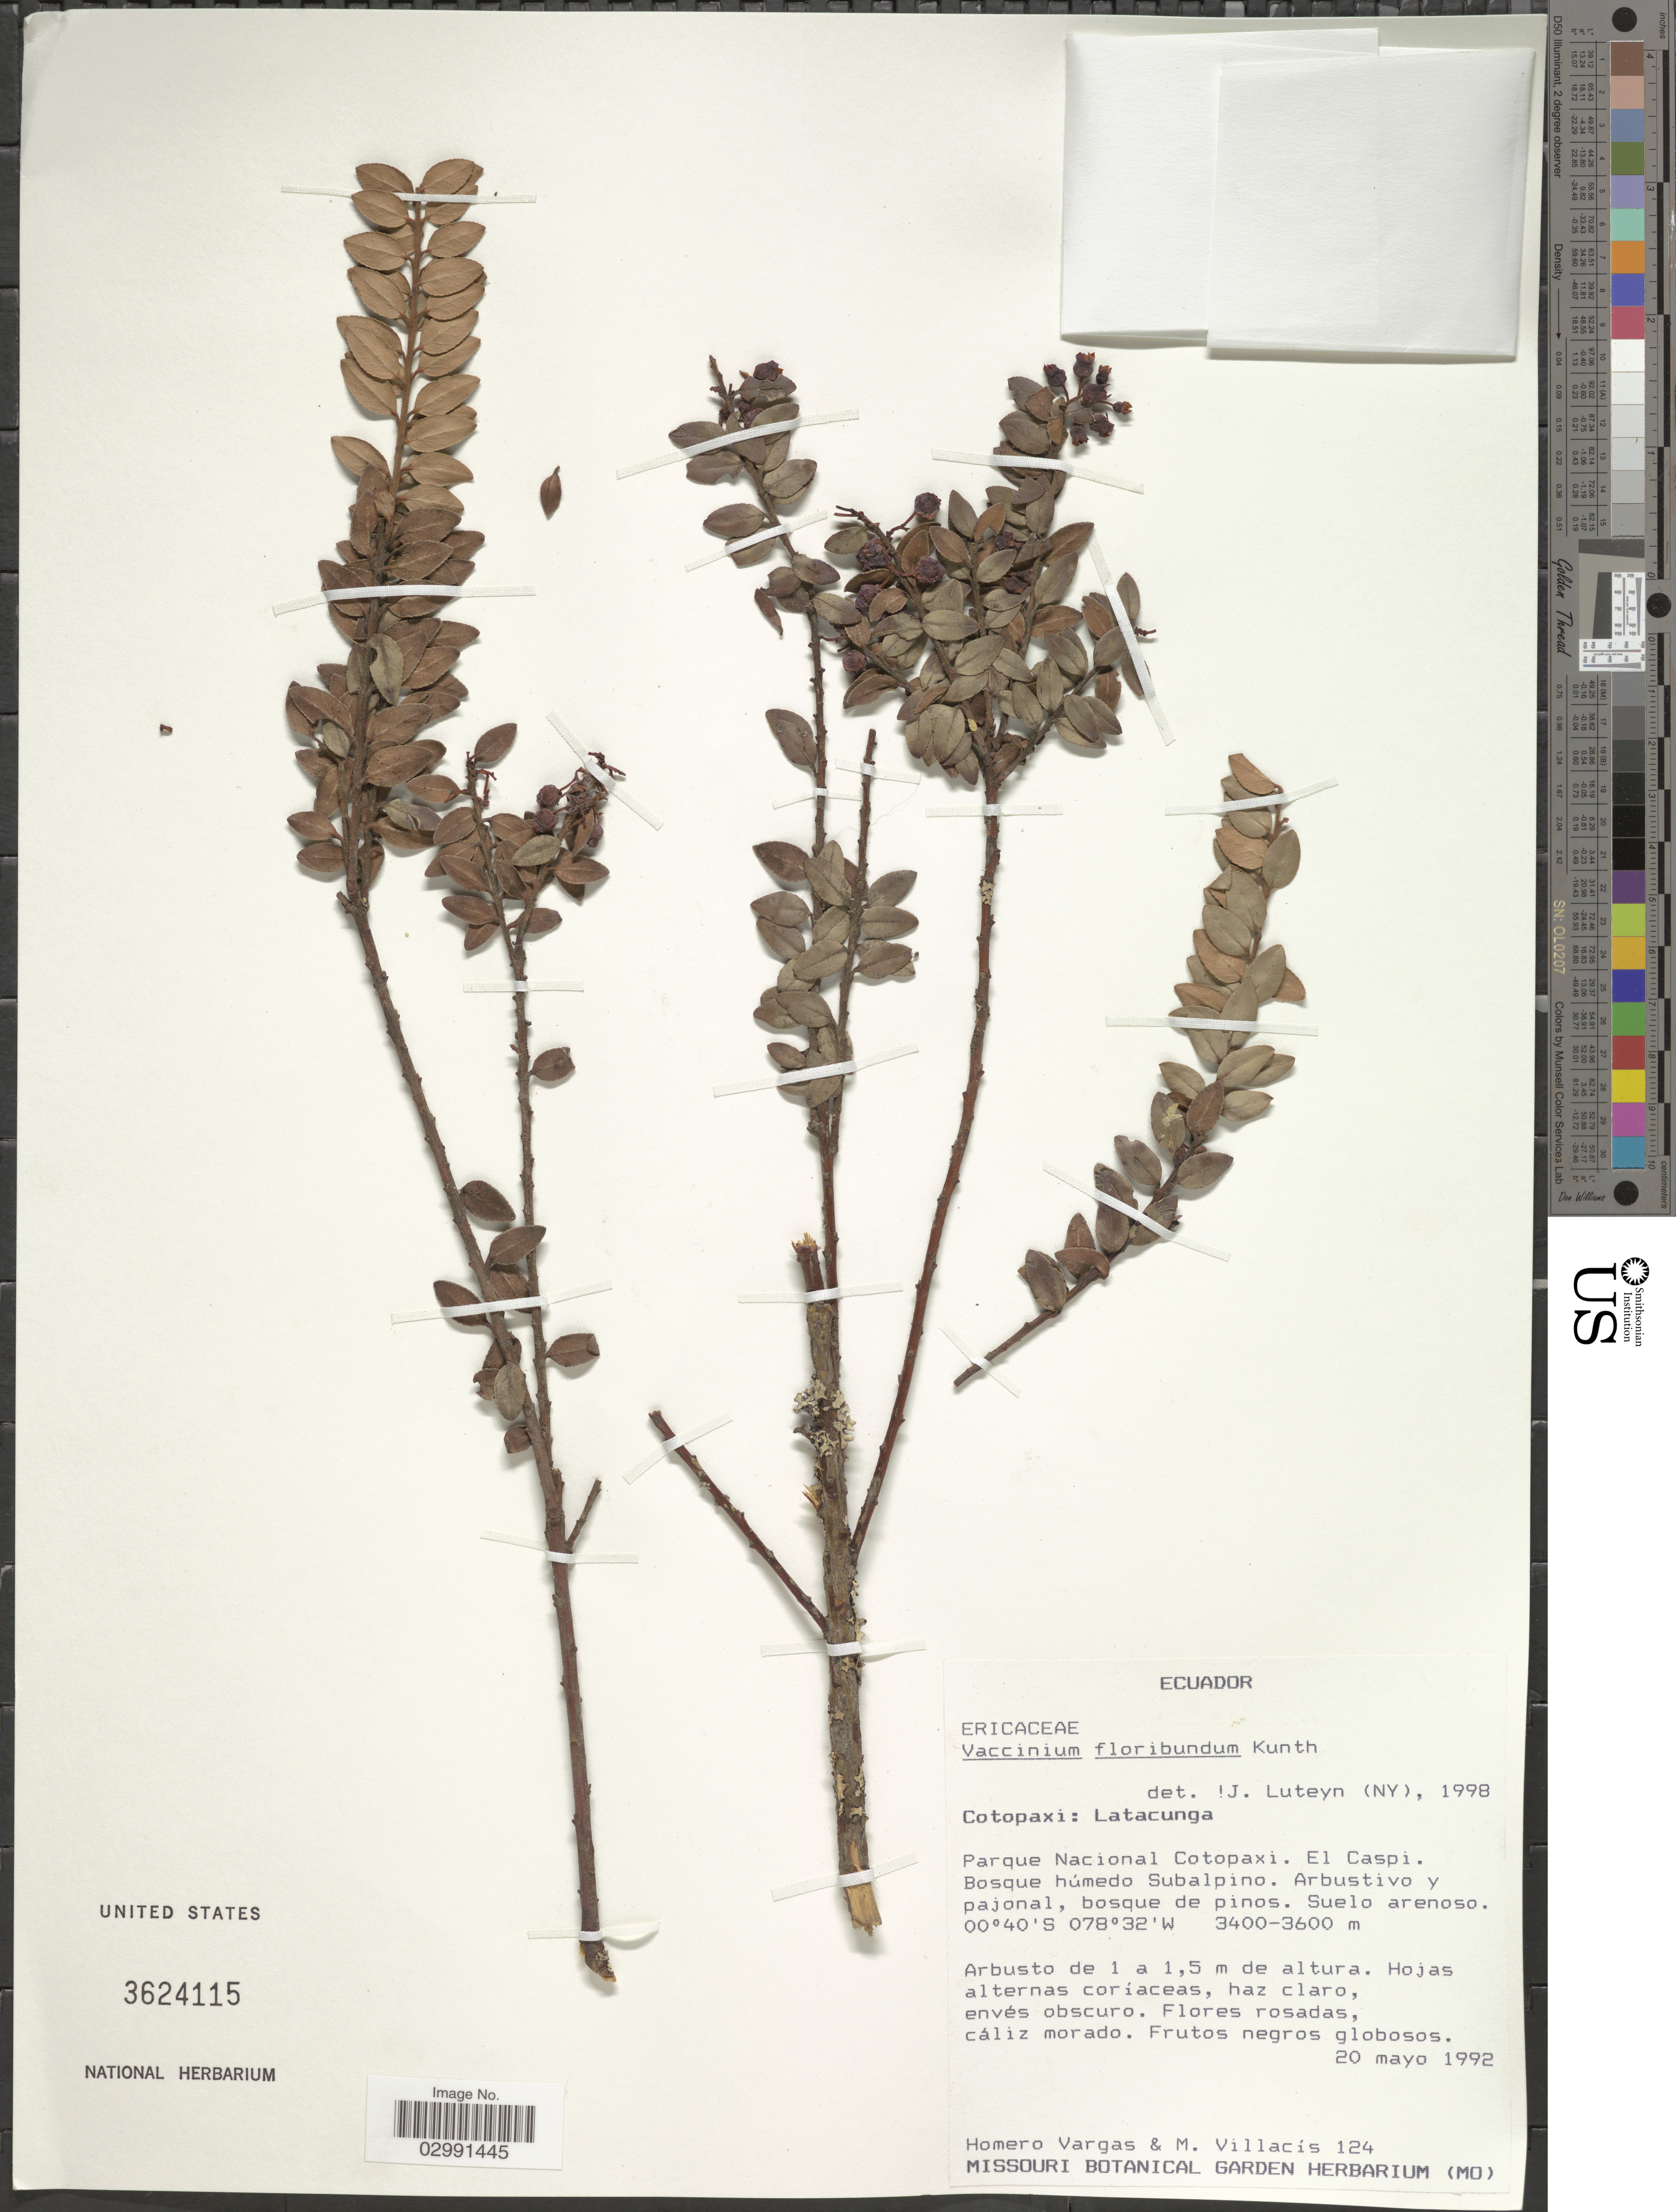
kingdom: Plantae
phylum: Tracheophyta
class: Magnoliopsida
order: Ericales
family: Ericaceae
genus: Vaccinium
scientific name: Vaccinium floribundum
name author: Kunth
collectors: H. Vargas & M. Villacis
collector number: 124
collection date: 1992-05-20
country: Ecuador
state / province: Cotopaxi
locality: Latacunga. Parque Nacional Cotopaxi. El Caspi.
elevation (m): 3400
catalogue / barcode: US 3624115